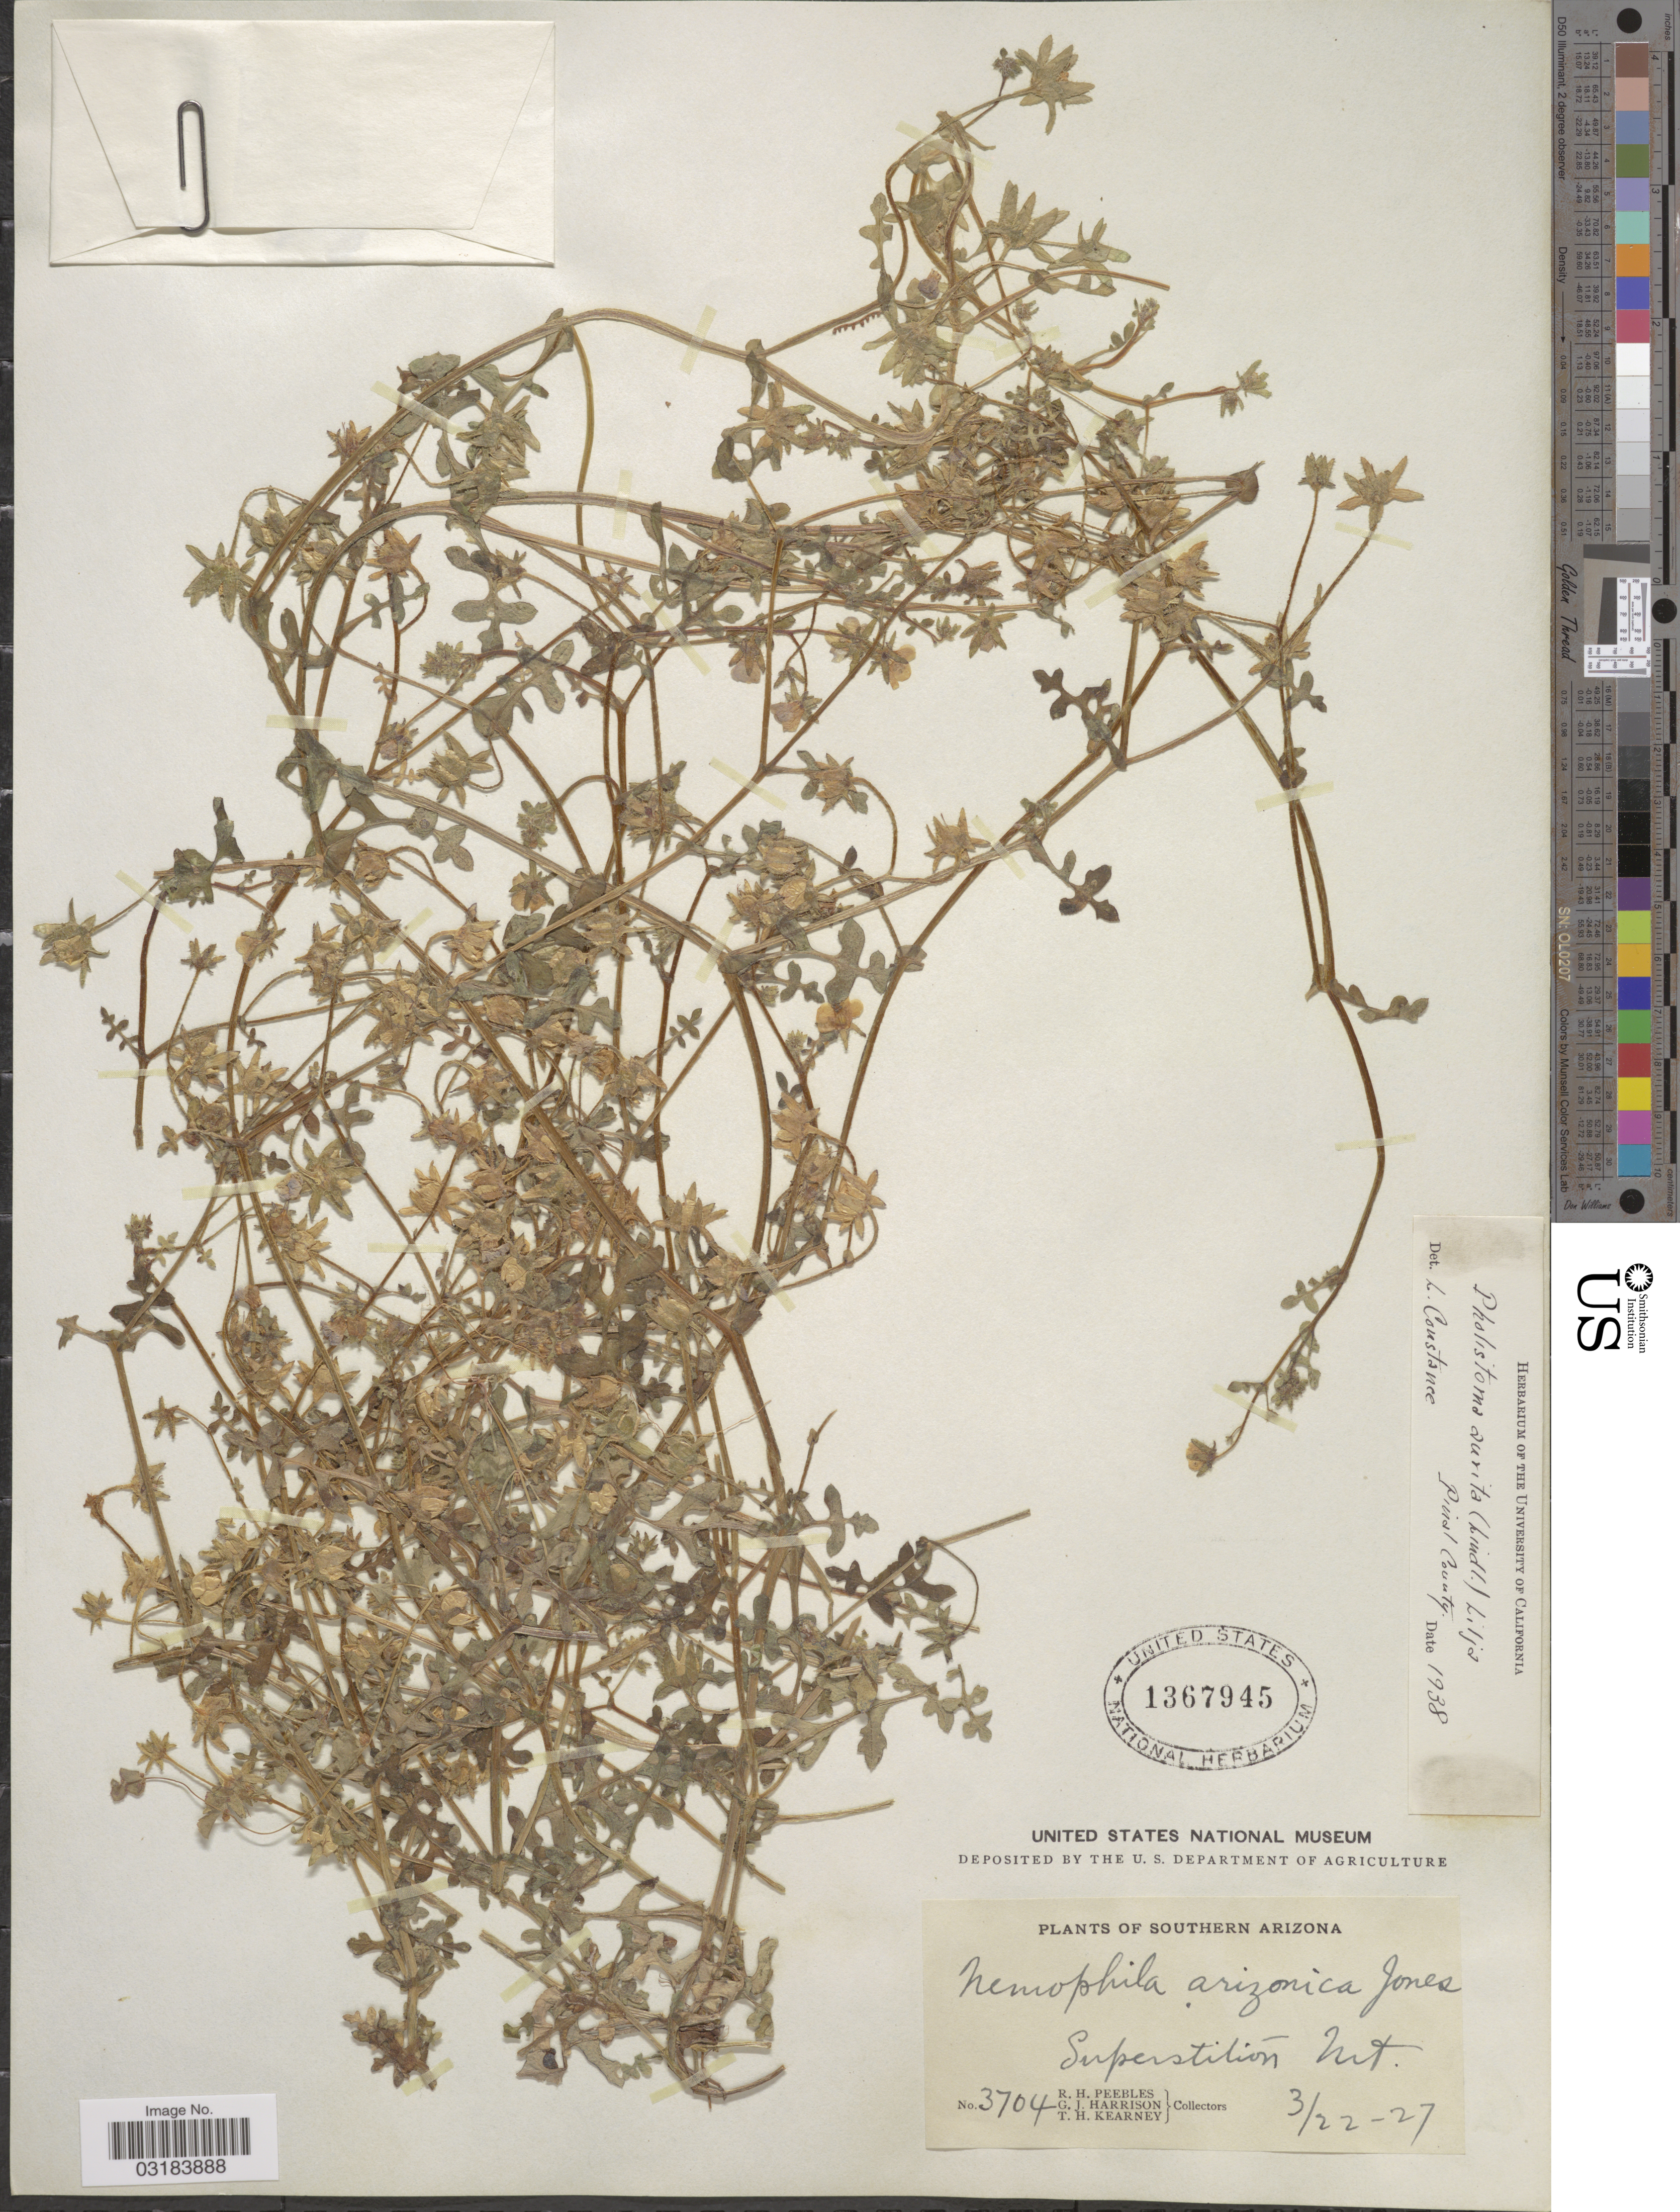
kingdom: Plantae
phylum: Tracheophyta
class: Magnoliopsida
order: Boraginales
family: Hydrophyllaceae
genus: Pholistoma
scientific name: Pholistoma auritum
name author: (Lindl.) Lilja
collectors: R. H. Peebles, G. J. Harrison & T. H. Kearney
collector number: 3704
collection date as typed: Transcribed d/m/y: 22/3/27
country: United States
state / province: Arizona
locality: Southern Arizona, Superstition Mt.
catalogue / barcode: US 1367945